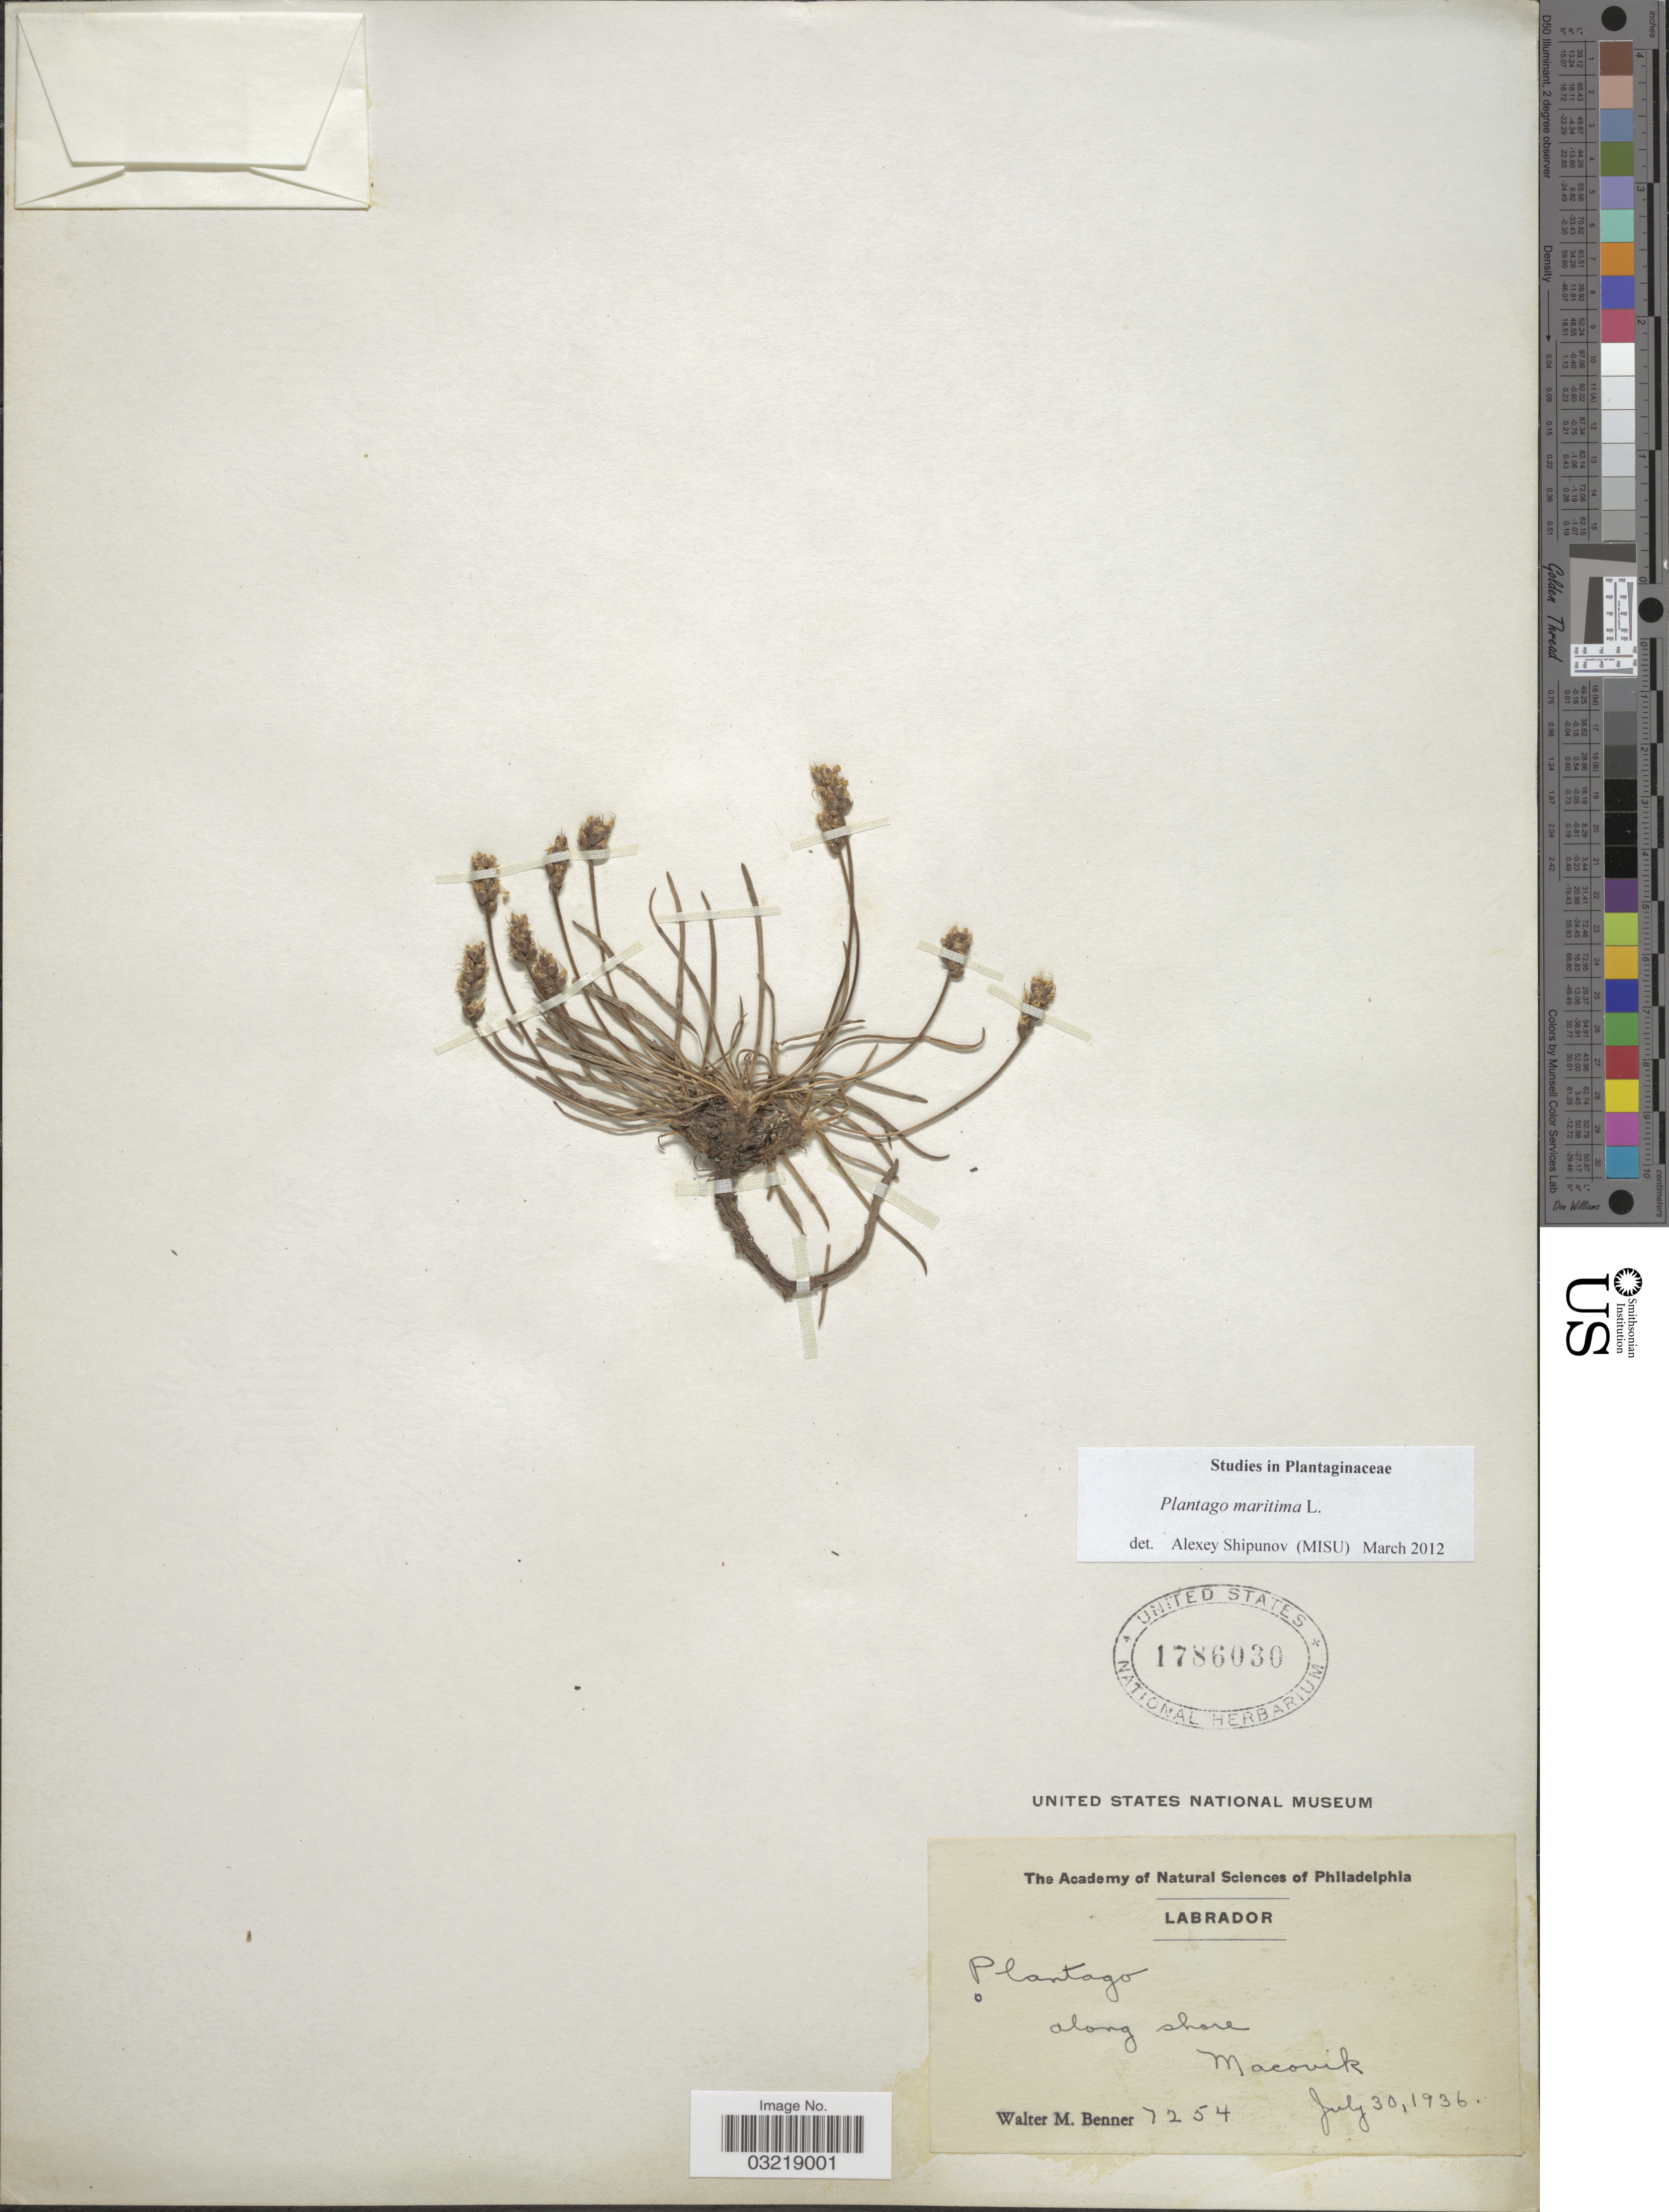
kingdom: Plantae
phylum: Tracheophyta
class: Magnoliopsida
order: Lamiales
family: Plantaginaceae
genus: Plantago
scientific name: Plantago maritima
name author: L.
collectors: W. Benner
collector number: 7254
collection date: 1936-07-30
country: Canada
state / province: Newfoundland and Labrador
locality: Labrador. Along shore, Macovik.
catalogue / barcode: US 1786030